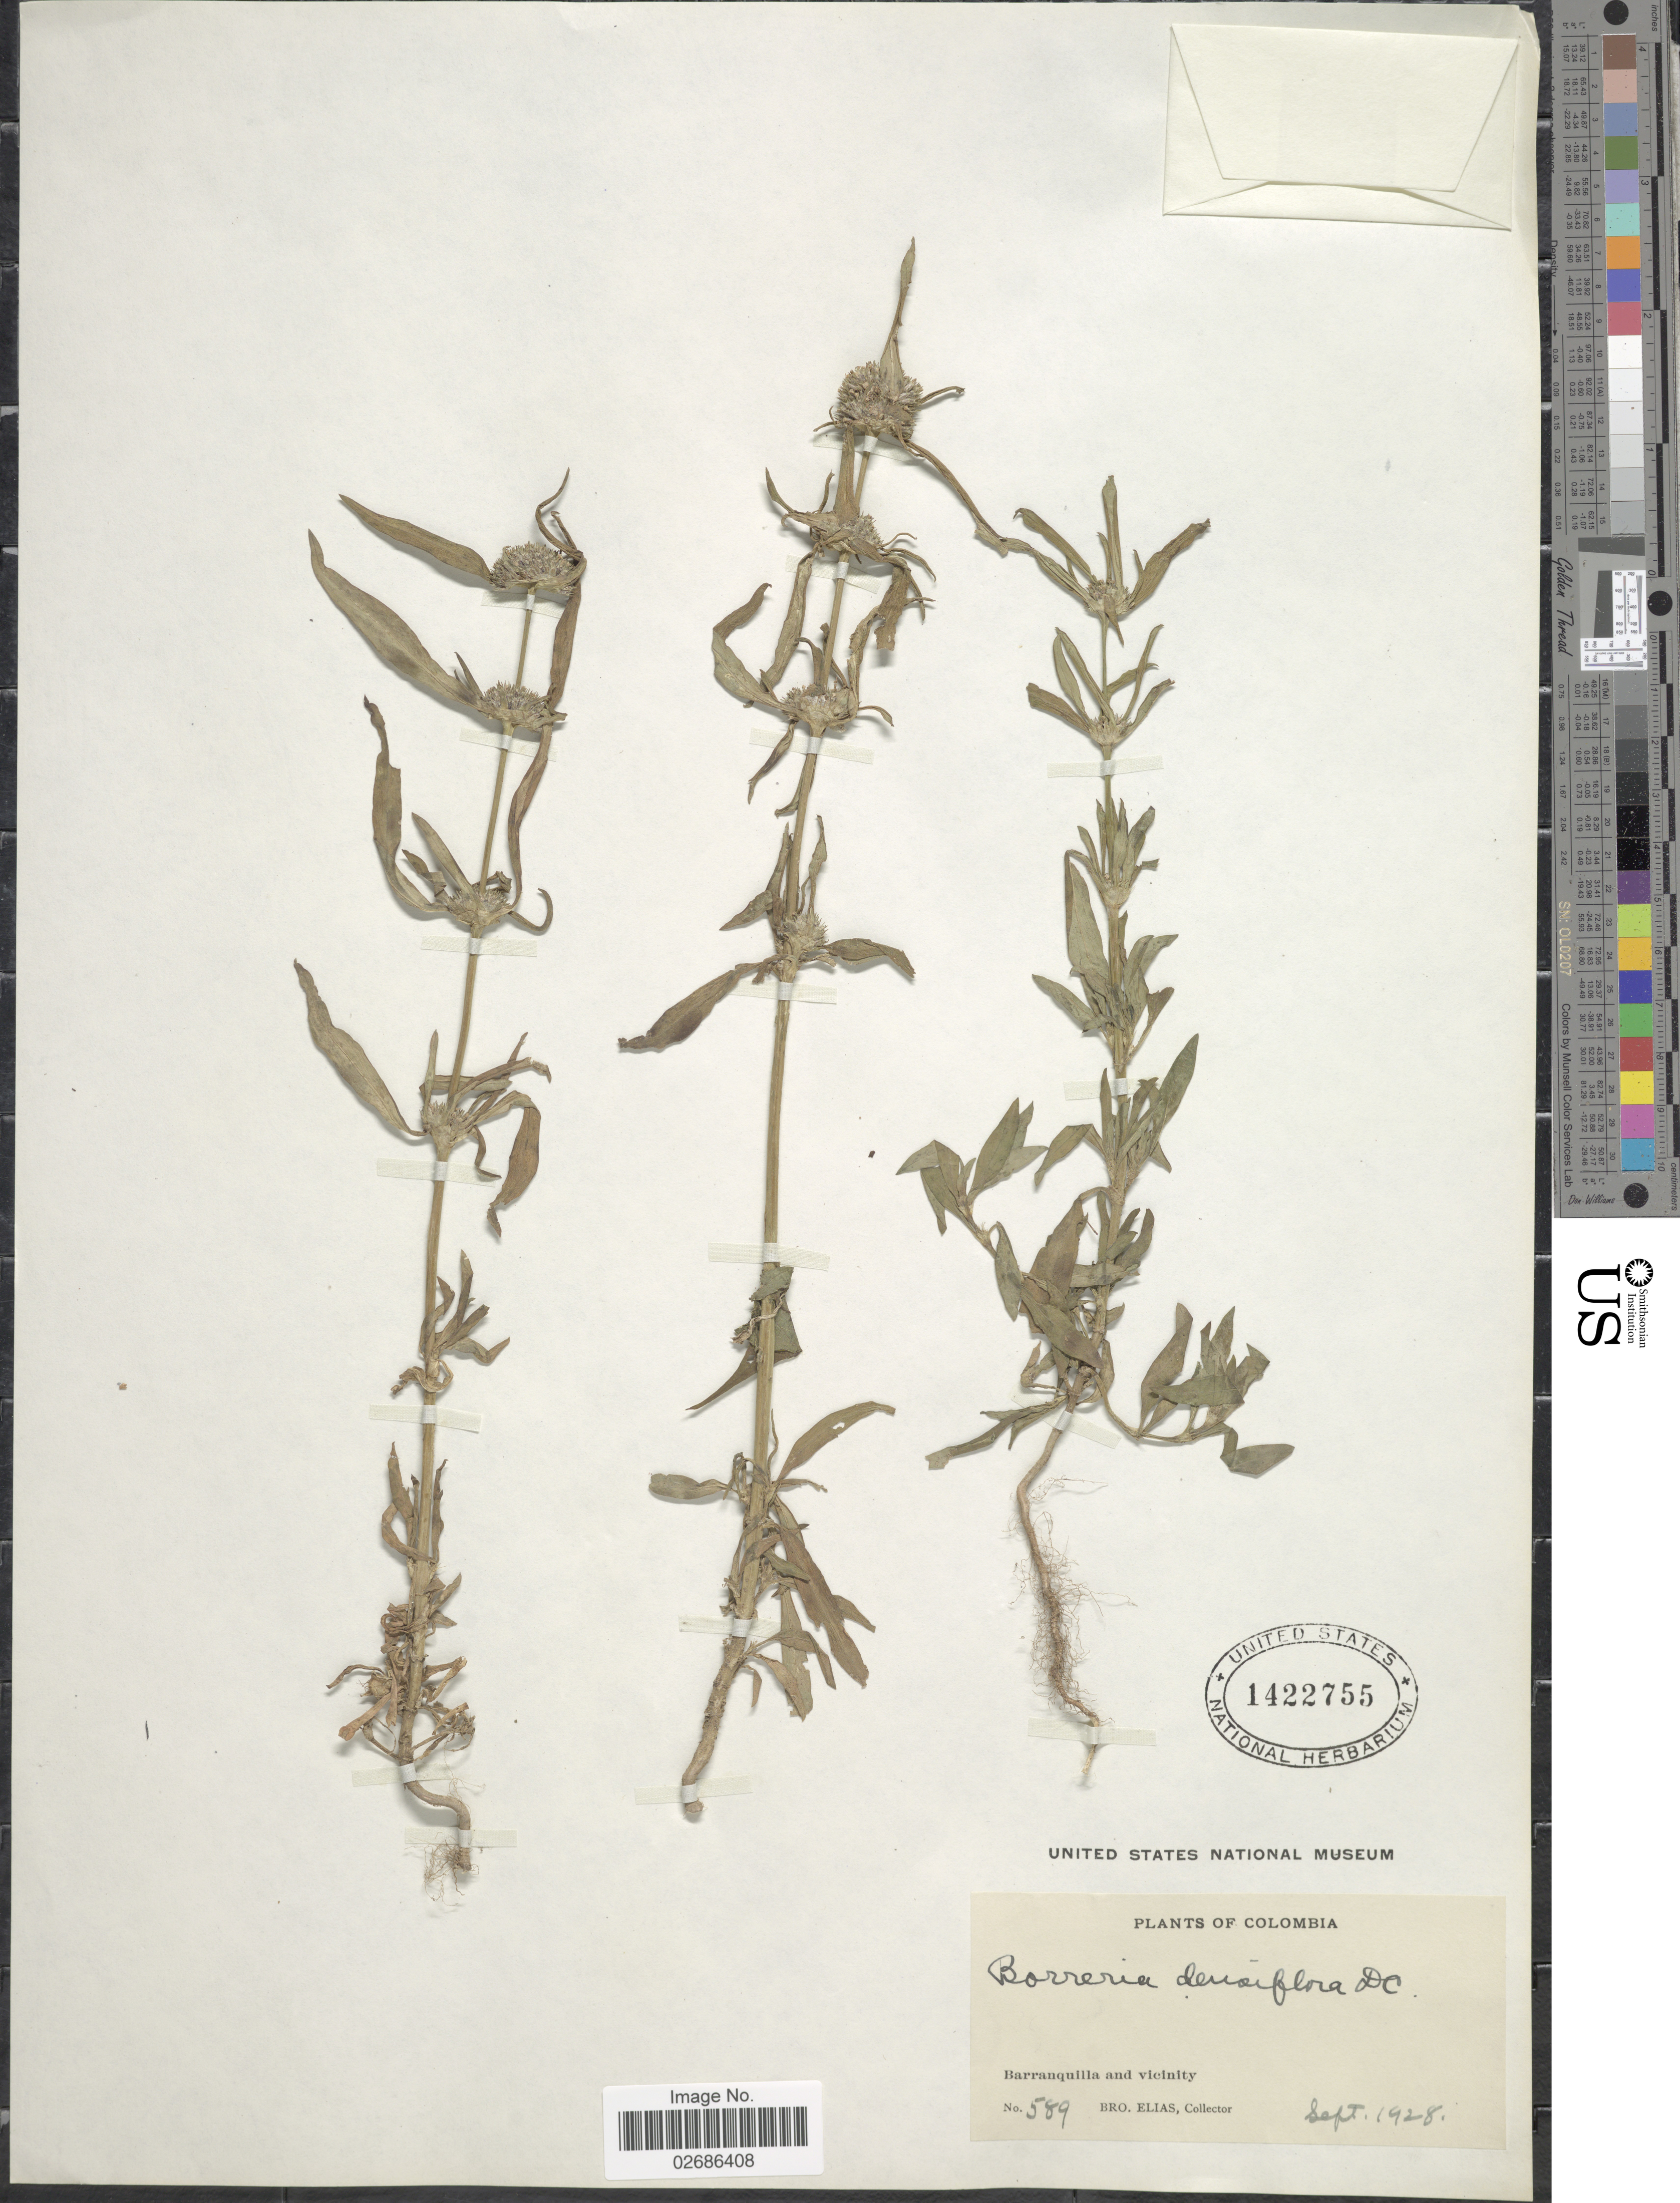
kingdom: Plantae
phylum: Tracheophyta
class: Magnoliopsida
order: Gentianales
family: Rubiaceae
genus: Borreria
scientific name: Borreria densiflora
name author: DC.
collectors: Bro. Elias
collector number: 589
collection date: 1928-09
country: Colombia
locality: Barranquilla and Vicinity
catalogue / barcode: US 1422755